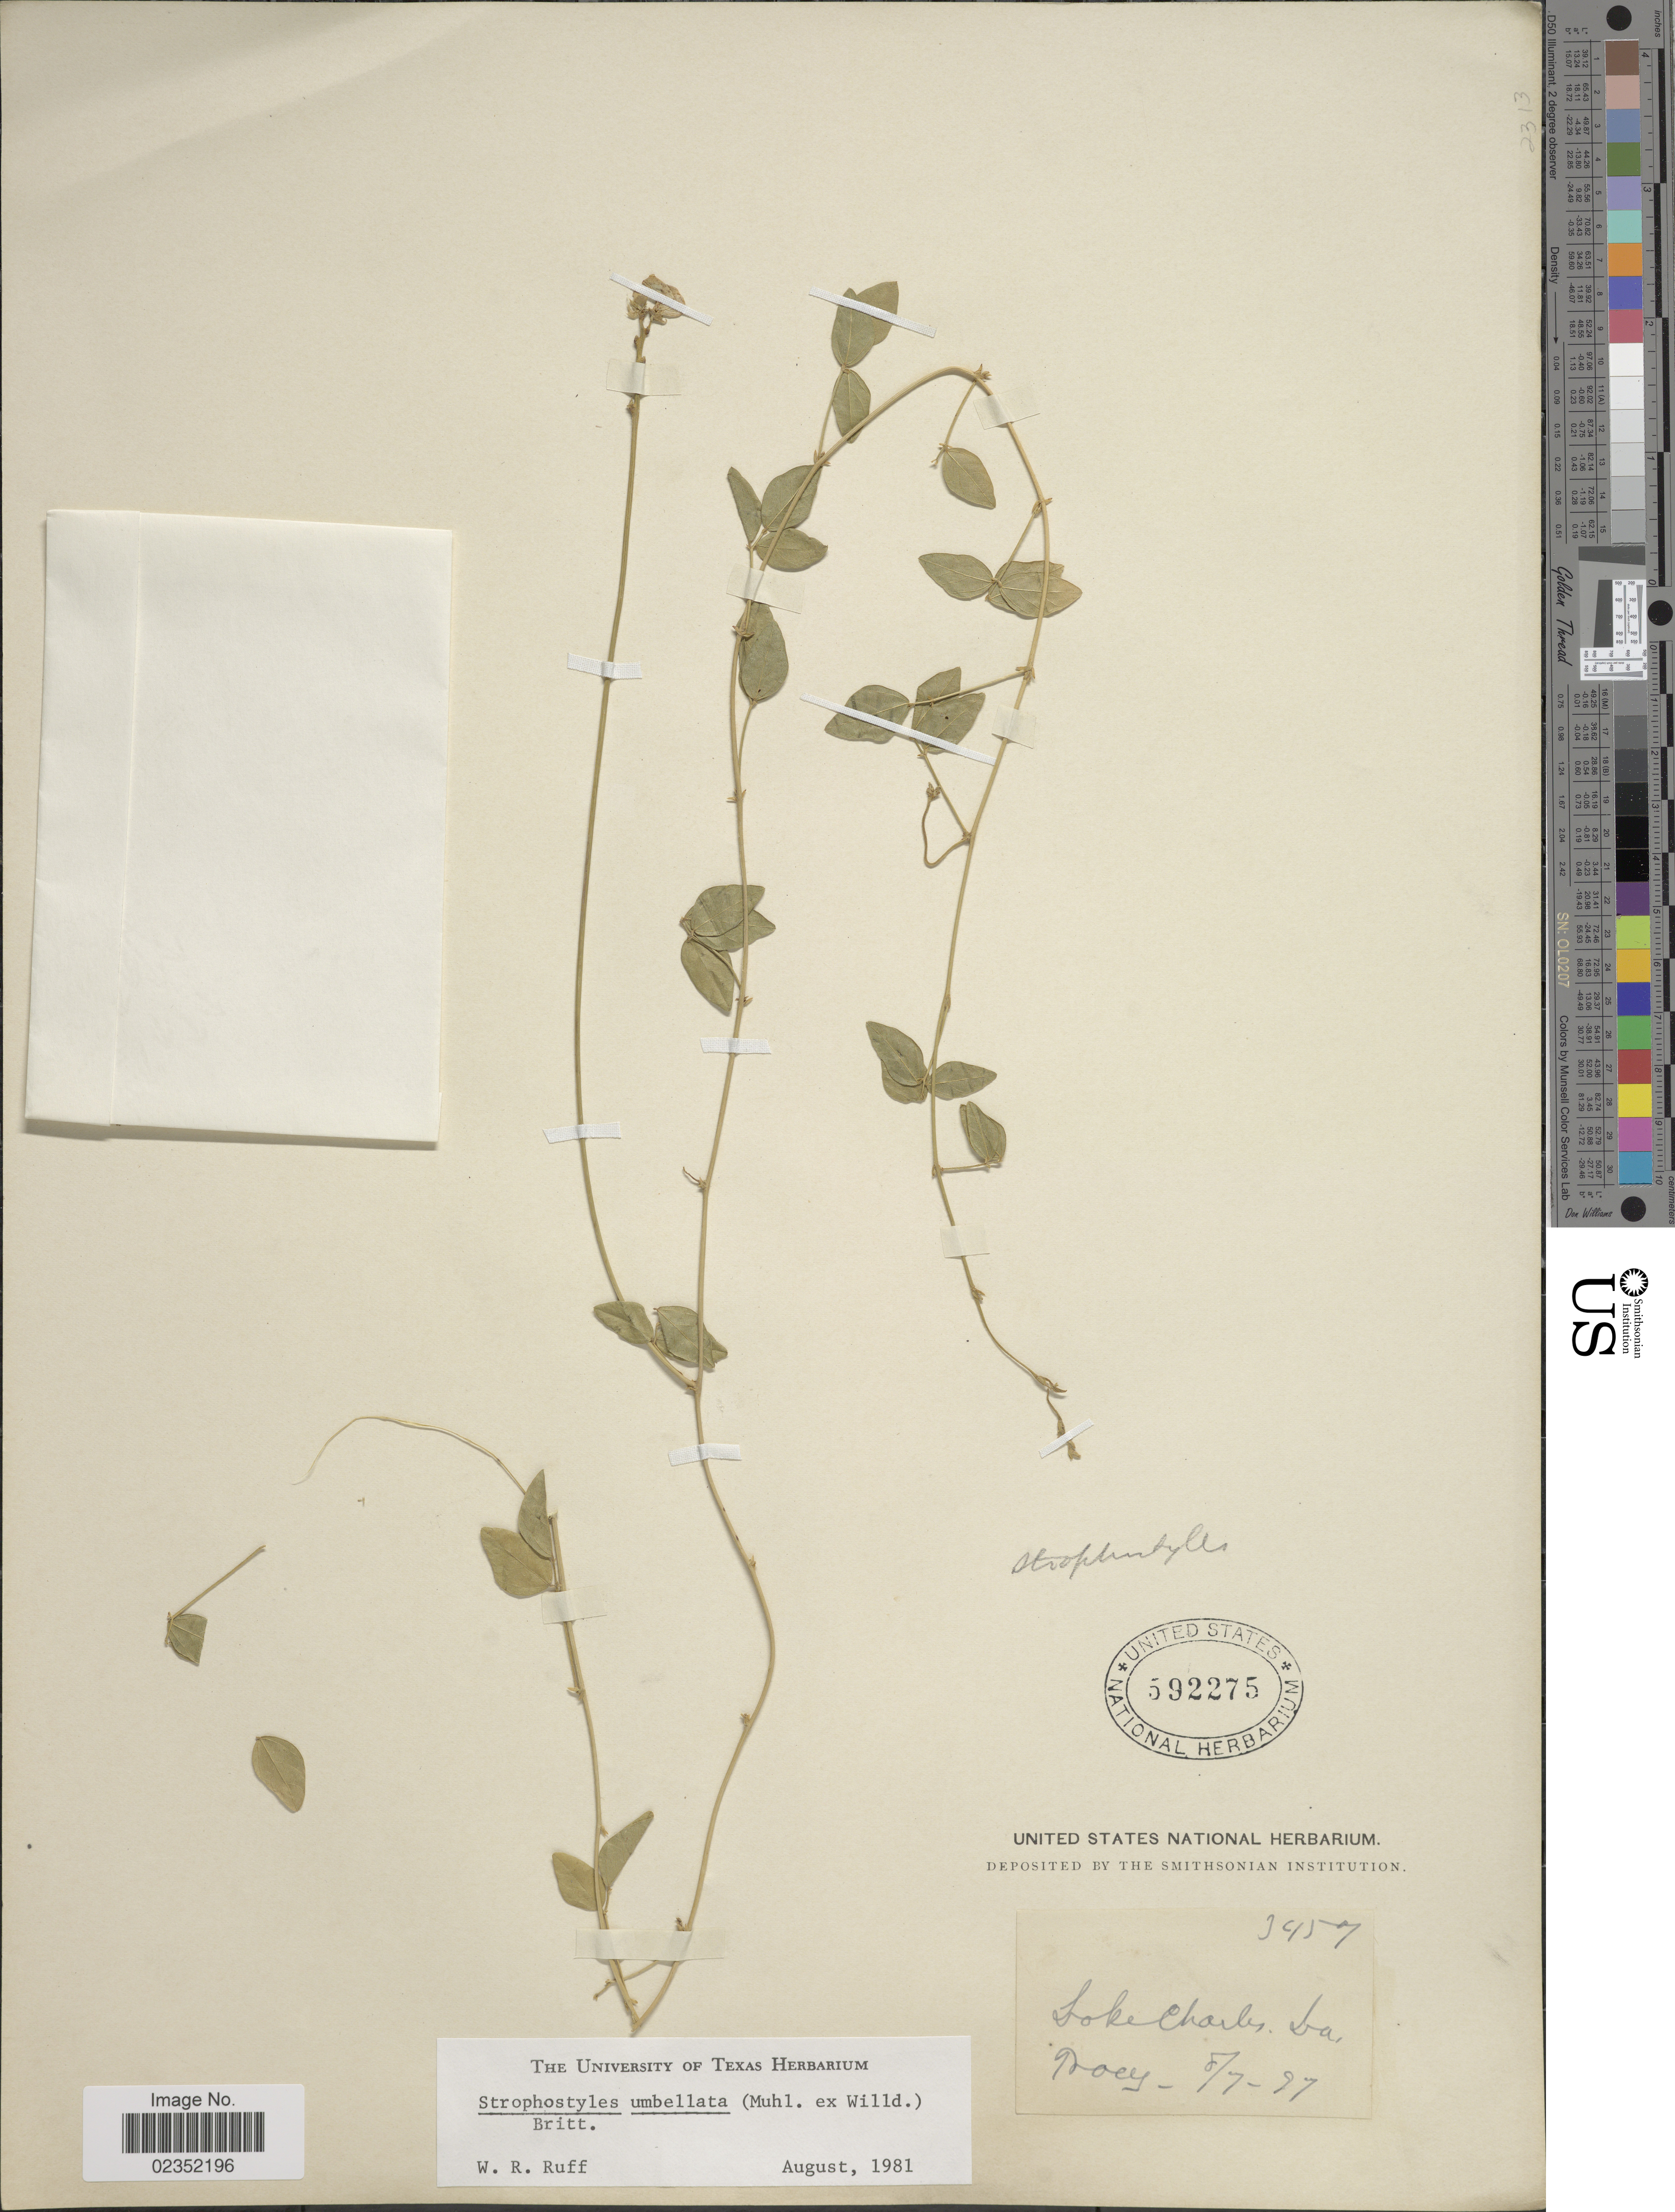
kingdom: Plantae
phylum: Tracheophyta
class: Magnoliopsida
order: Fabales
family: Fabaceae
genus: Strophostyles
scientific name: Strophostyles umbellata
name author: (Muhl. ex Willd.) Britton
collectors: -. Tracy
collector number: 3457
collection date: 1897-08-07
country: United States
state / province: Georgia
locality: Lake Charles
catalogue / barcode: US 592275